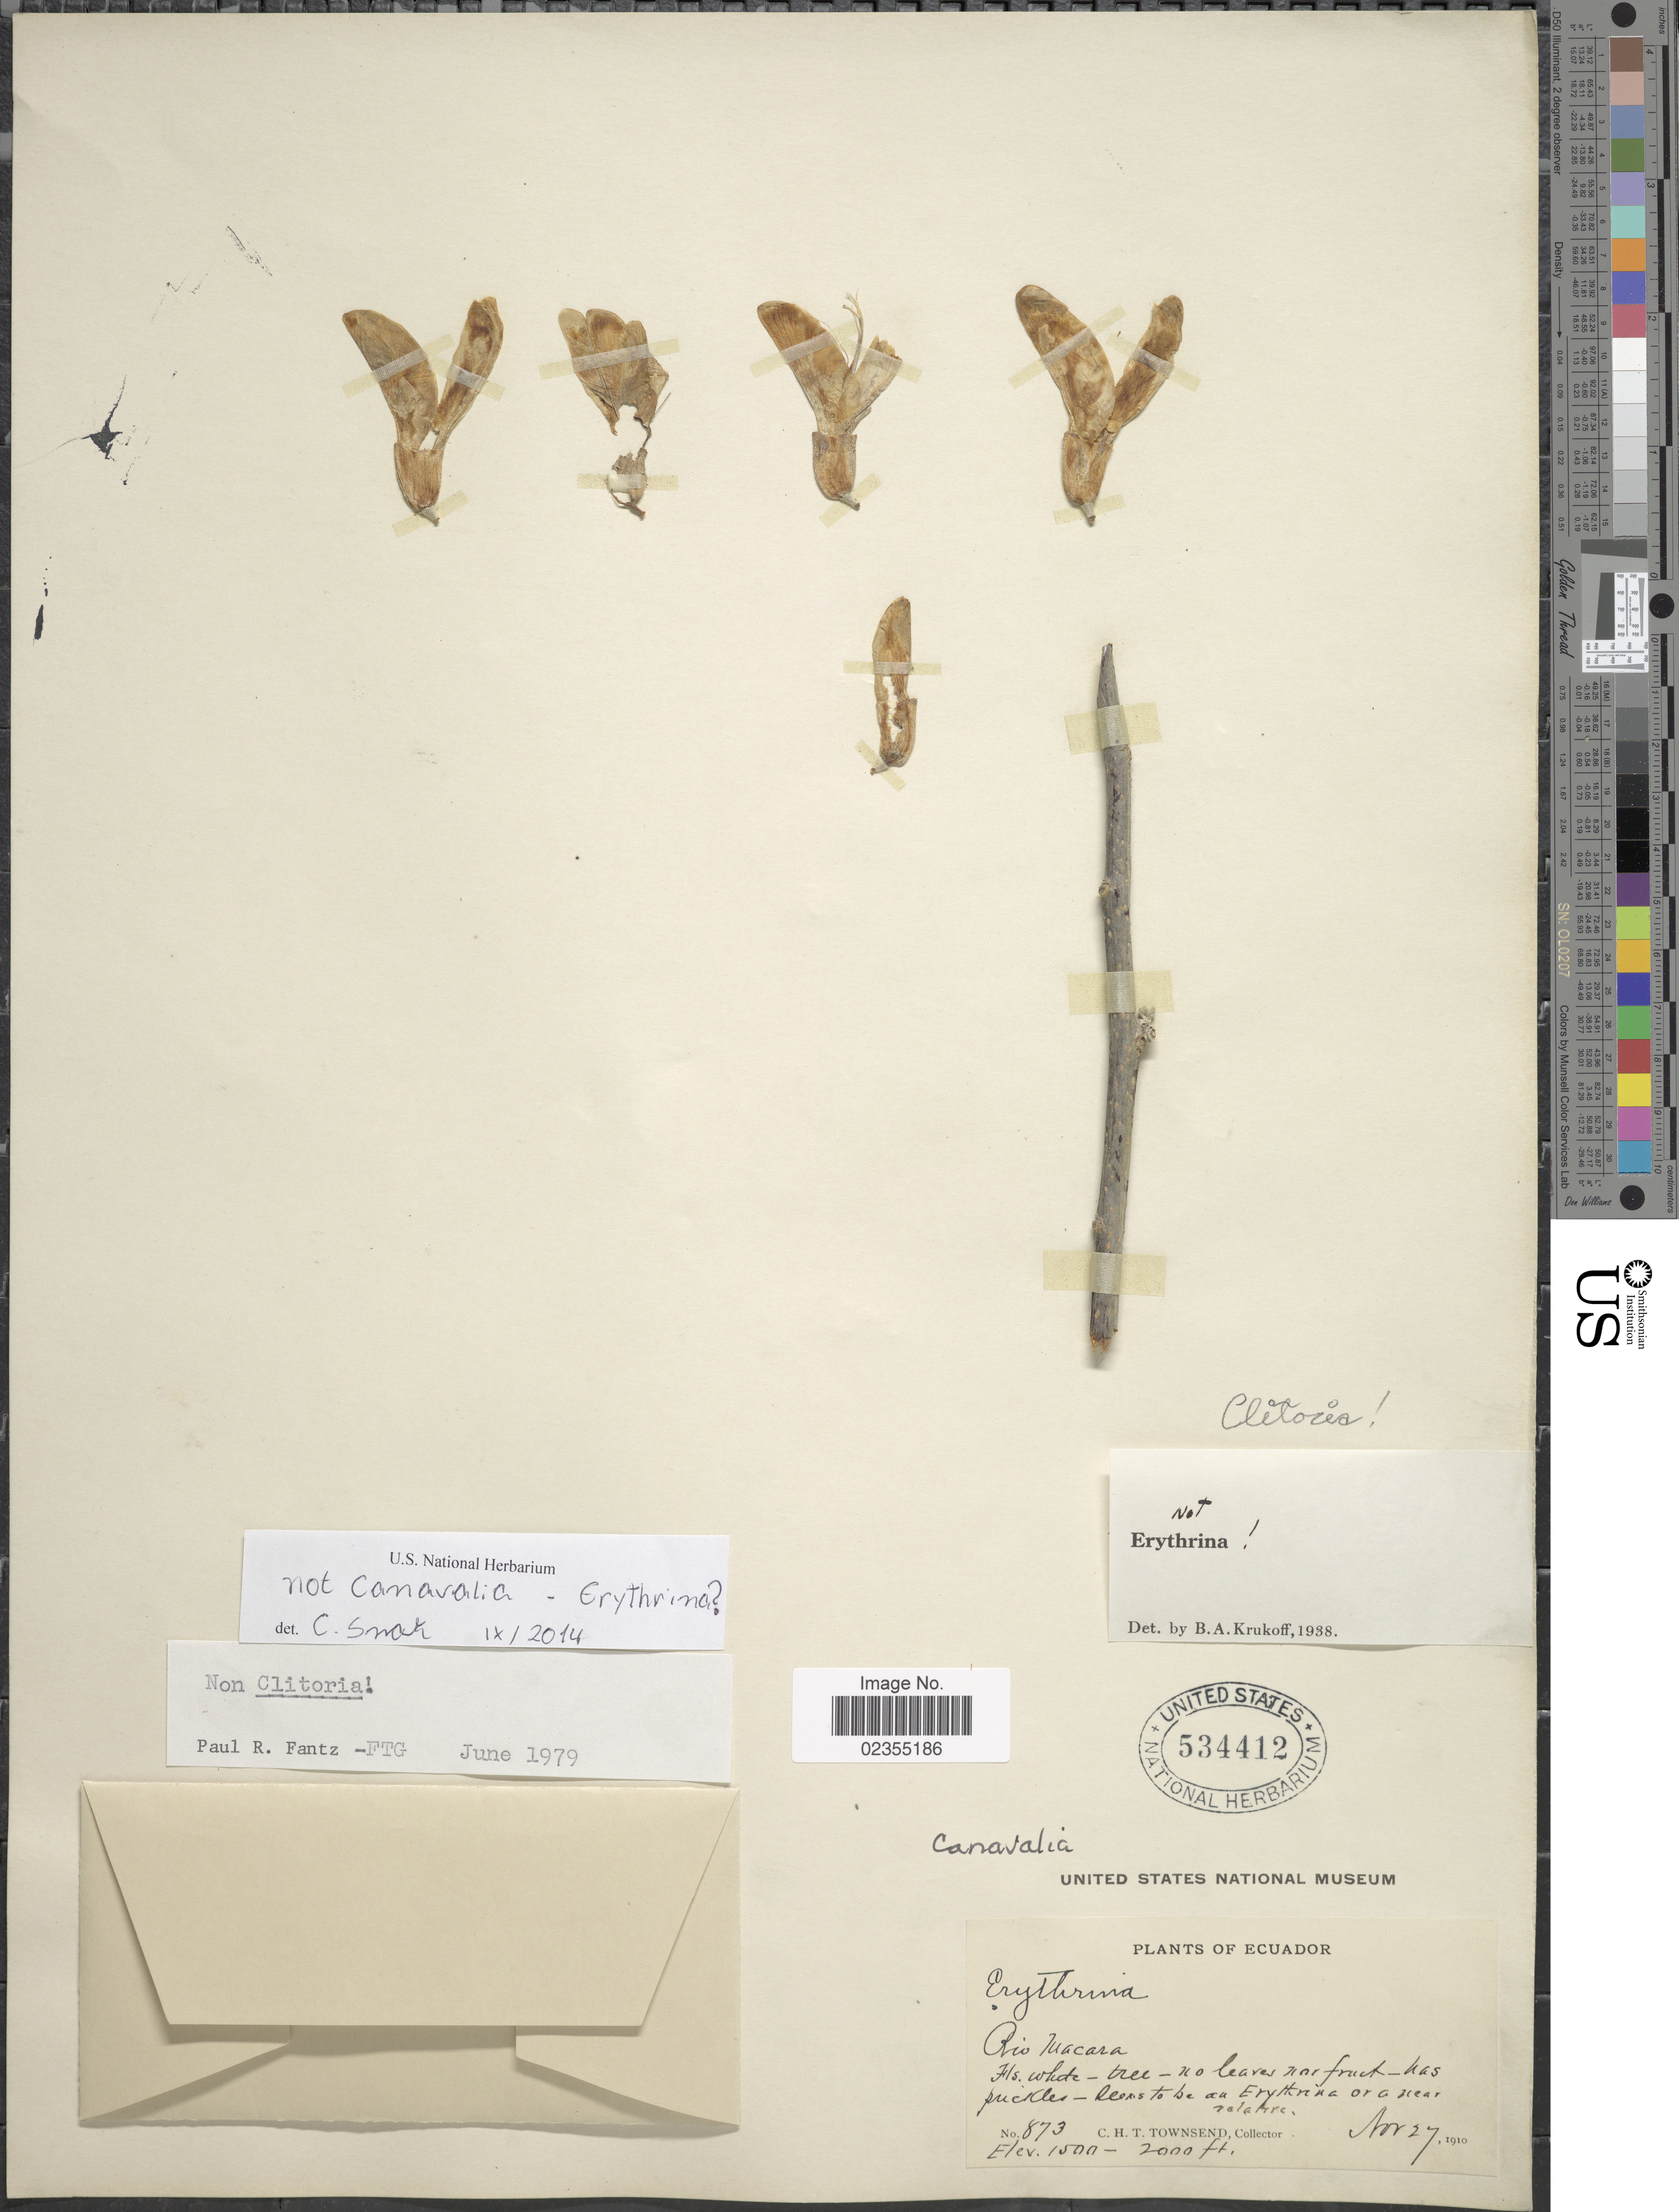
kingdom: Plantae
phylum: Tracheophyta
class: Magnoliopsida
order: Fabales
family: Fabaceae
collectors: C. H. T. Townsend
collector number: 873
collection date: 1910-11-27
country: Ecuador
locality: Rio Macara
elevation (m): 457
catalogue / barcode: US 534412